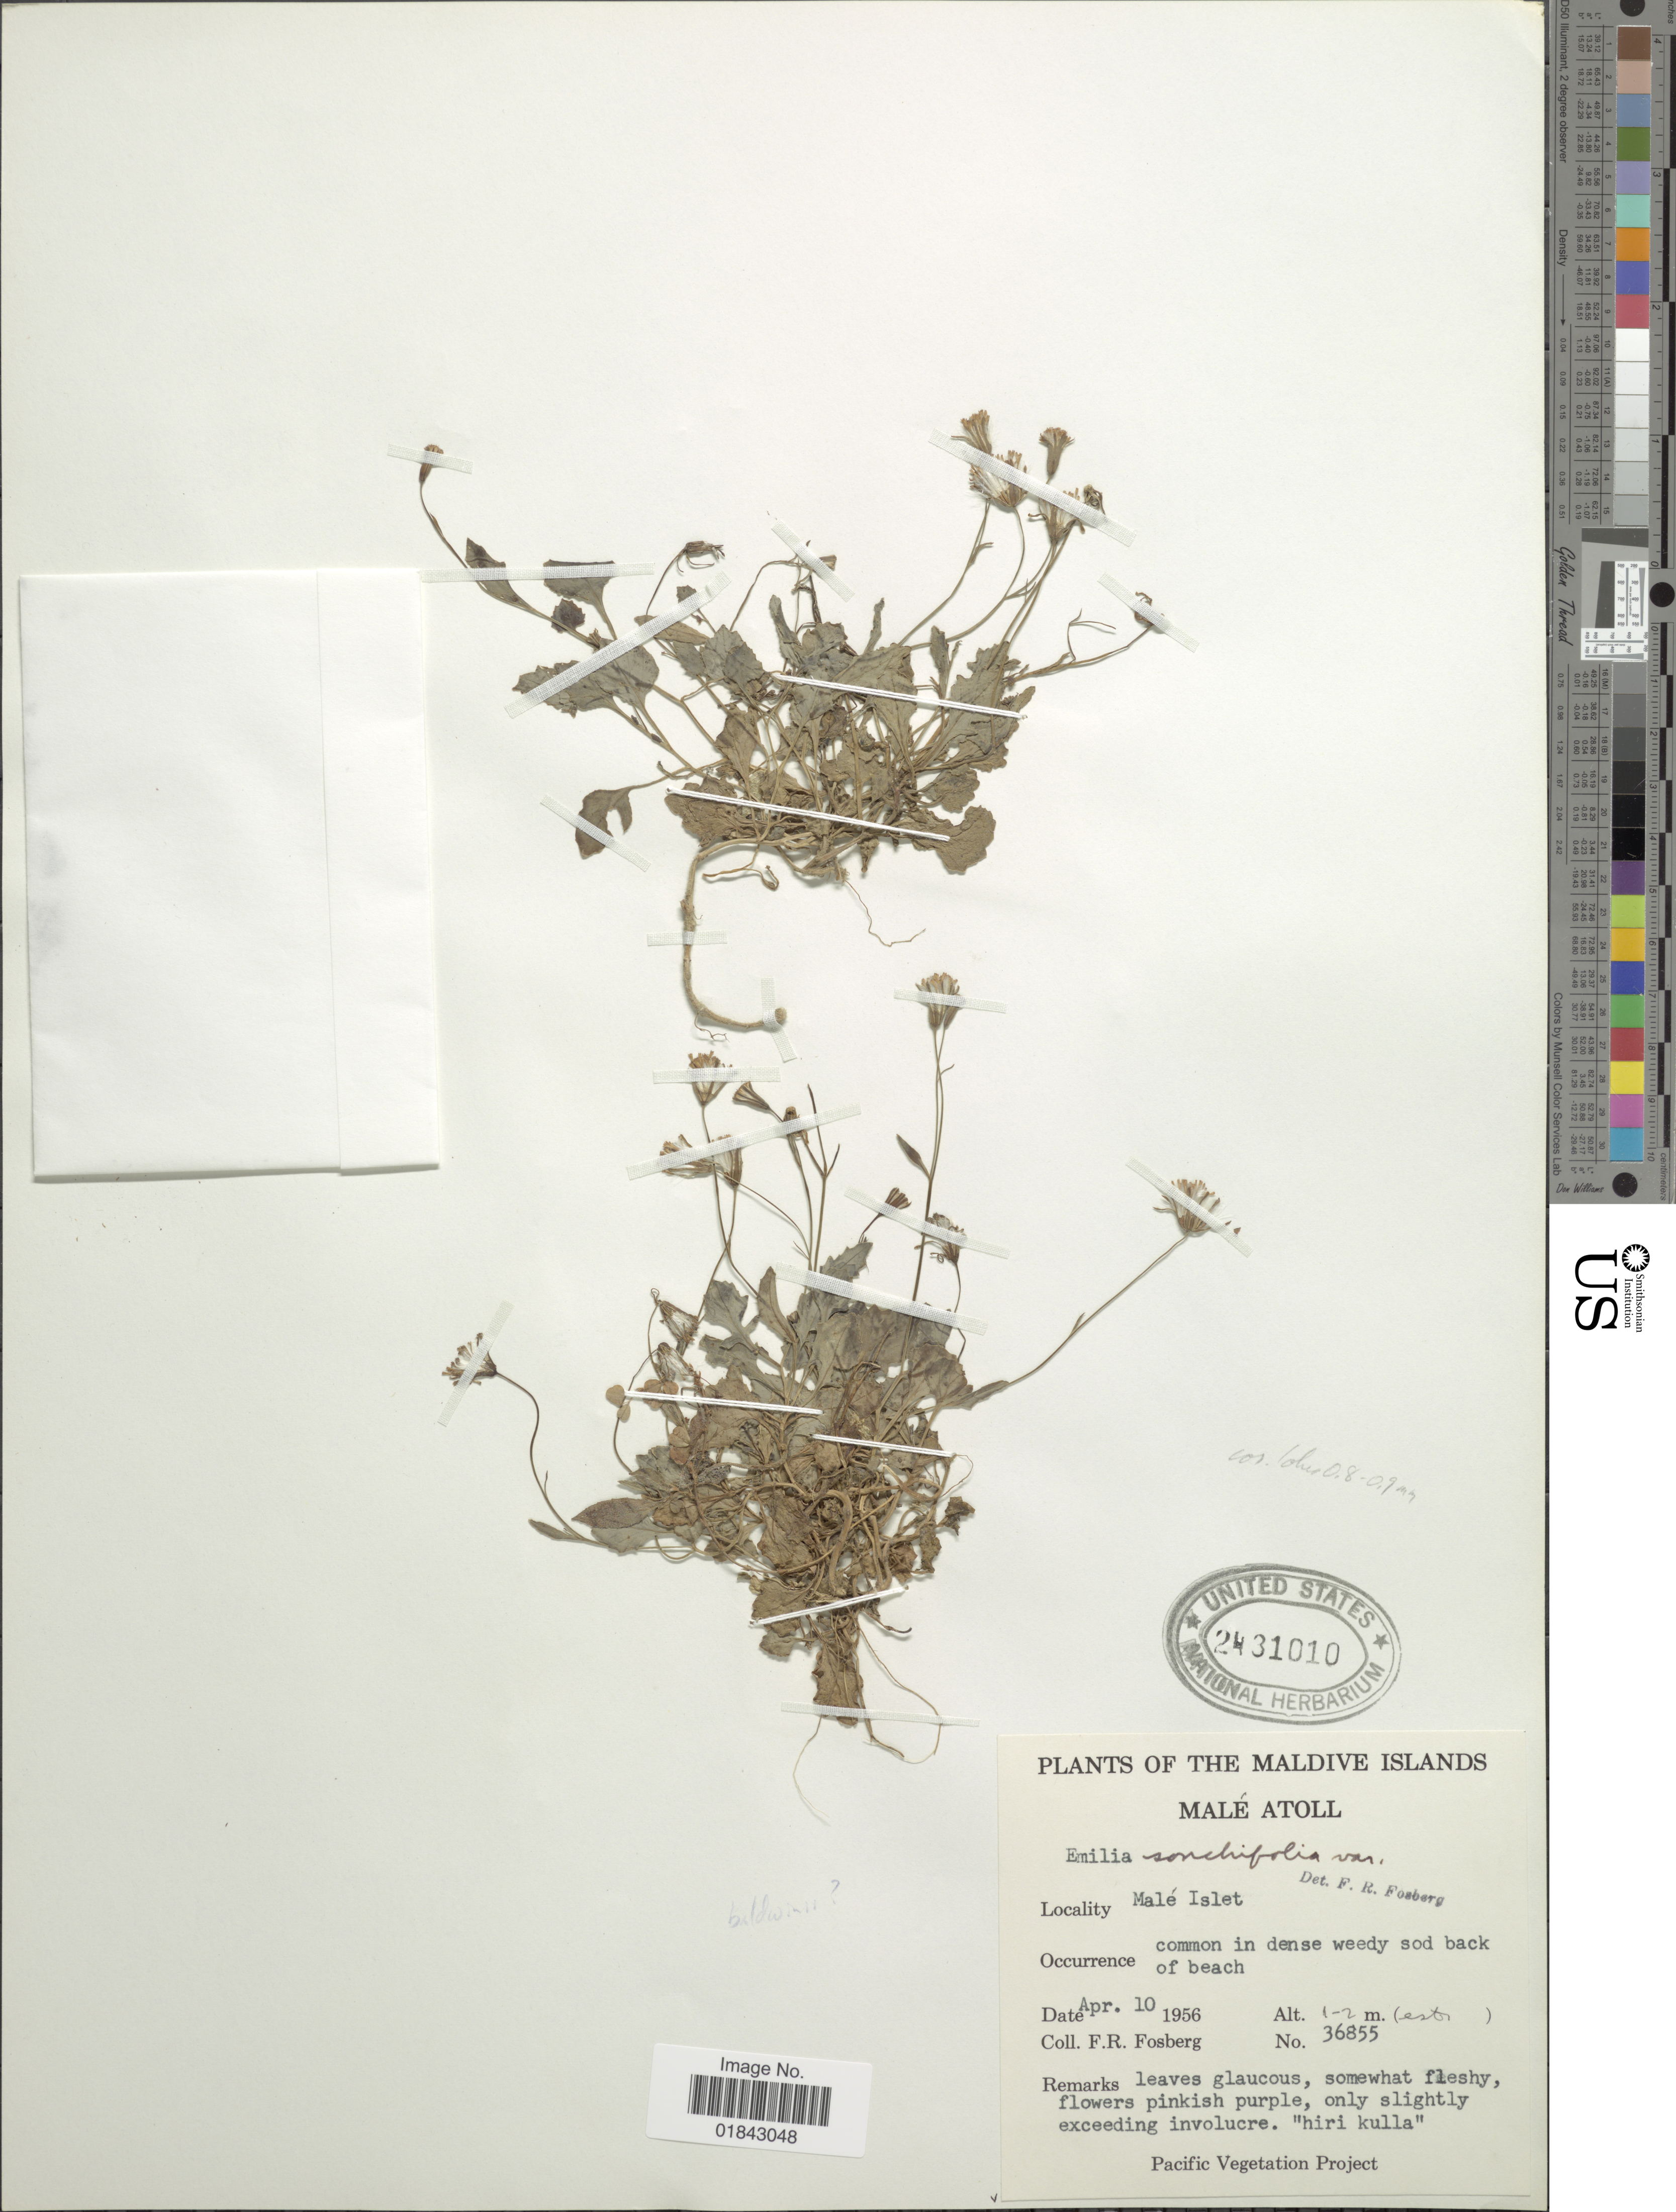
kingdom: Plantae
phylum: Tracheophyta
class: Magnoliopsida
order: Asterales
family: Asteraceae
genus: Emilia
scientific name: Emilia baldwinii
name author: Fosberg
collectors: F. R. Fosberg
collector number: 36855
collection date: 1956-04-10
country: Maldive Islands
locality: Male Atoll, Malé Islet, common in dense weedy sod back of beach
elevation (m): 1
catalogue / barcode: US 2431010